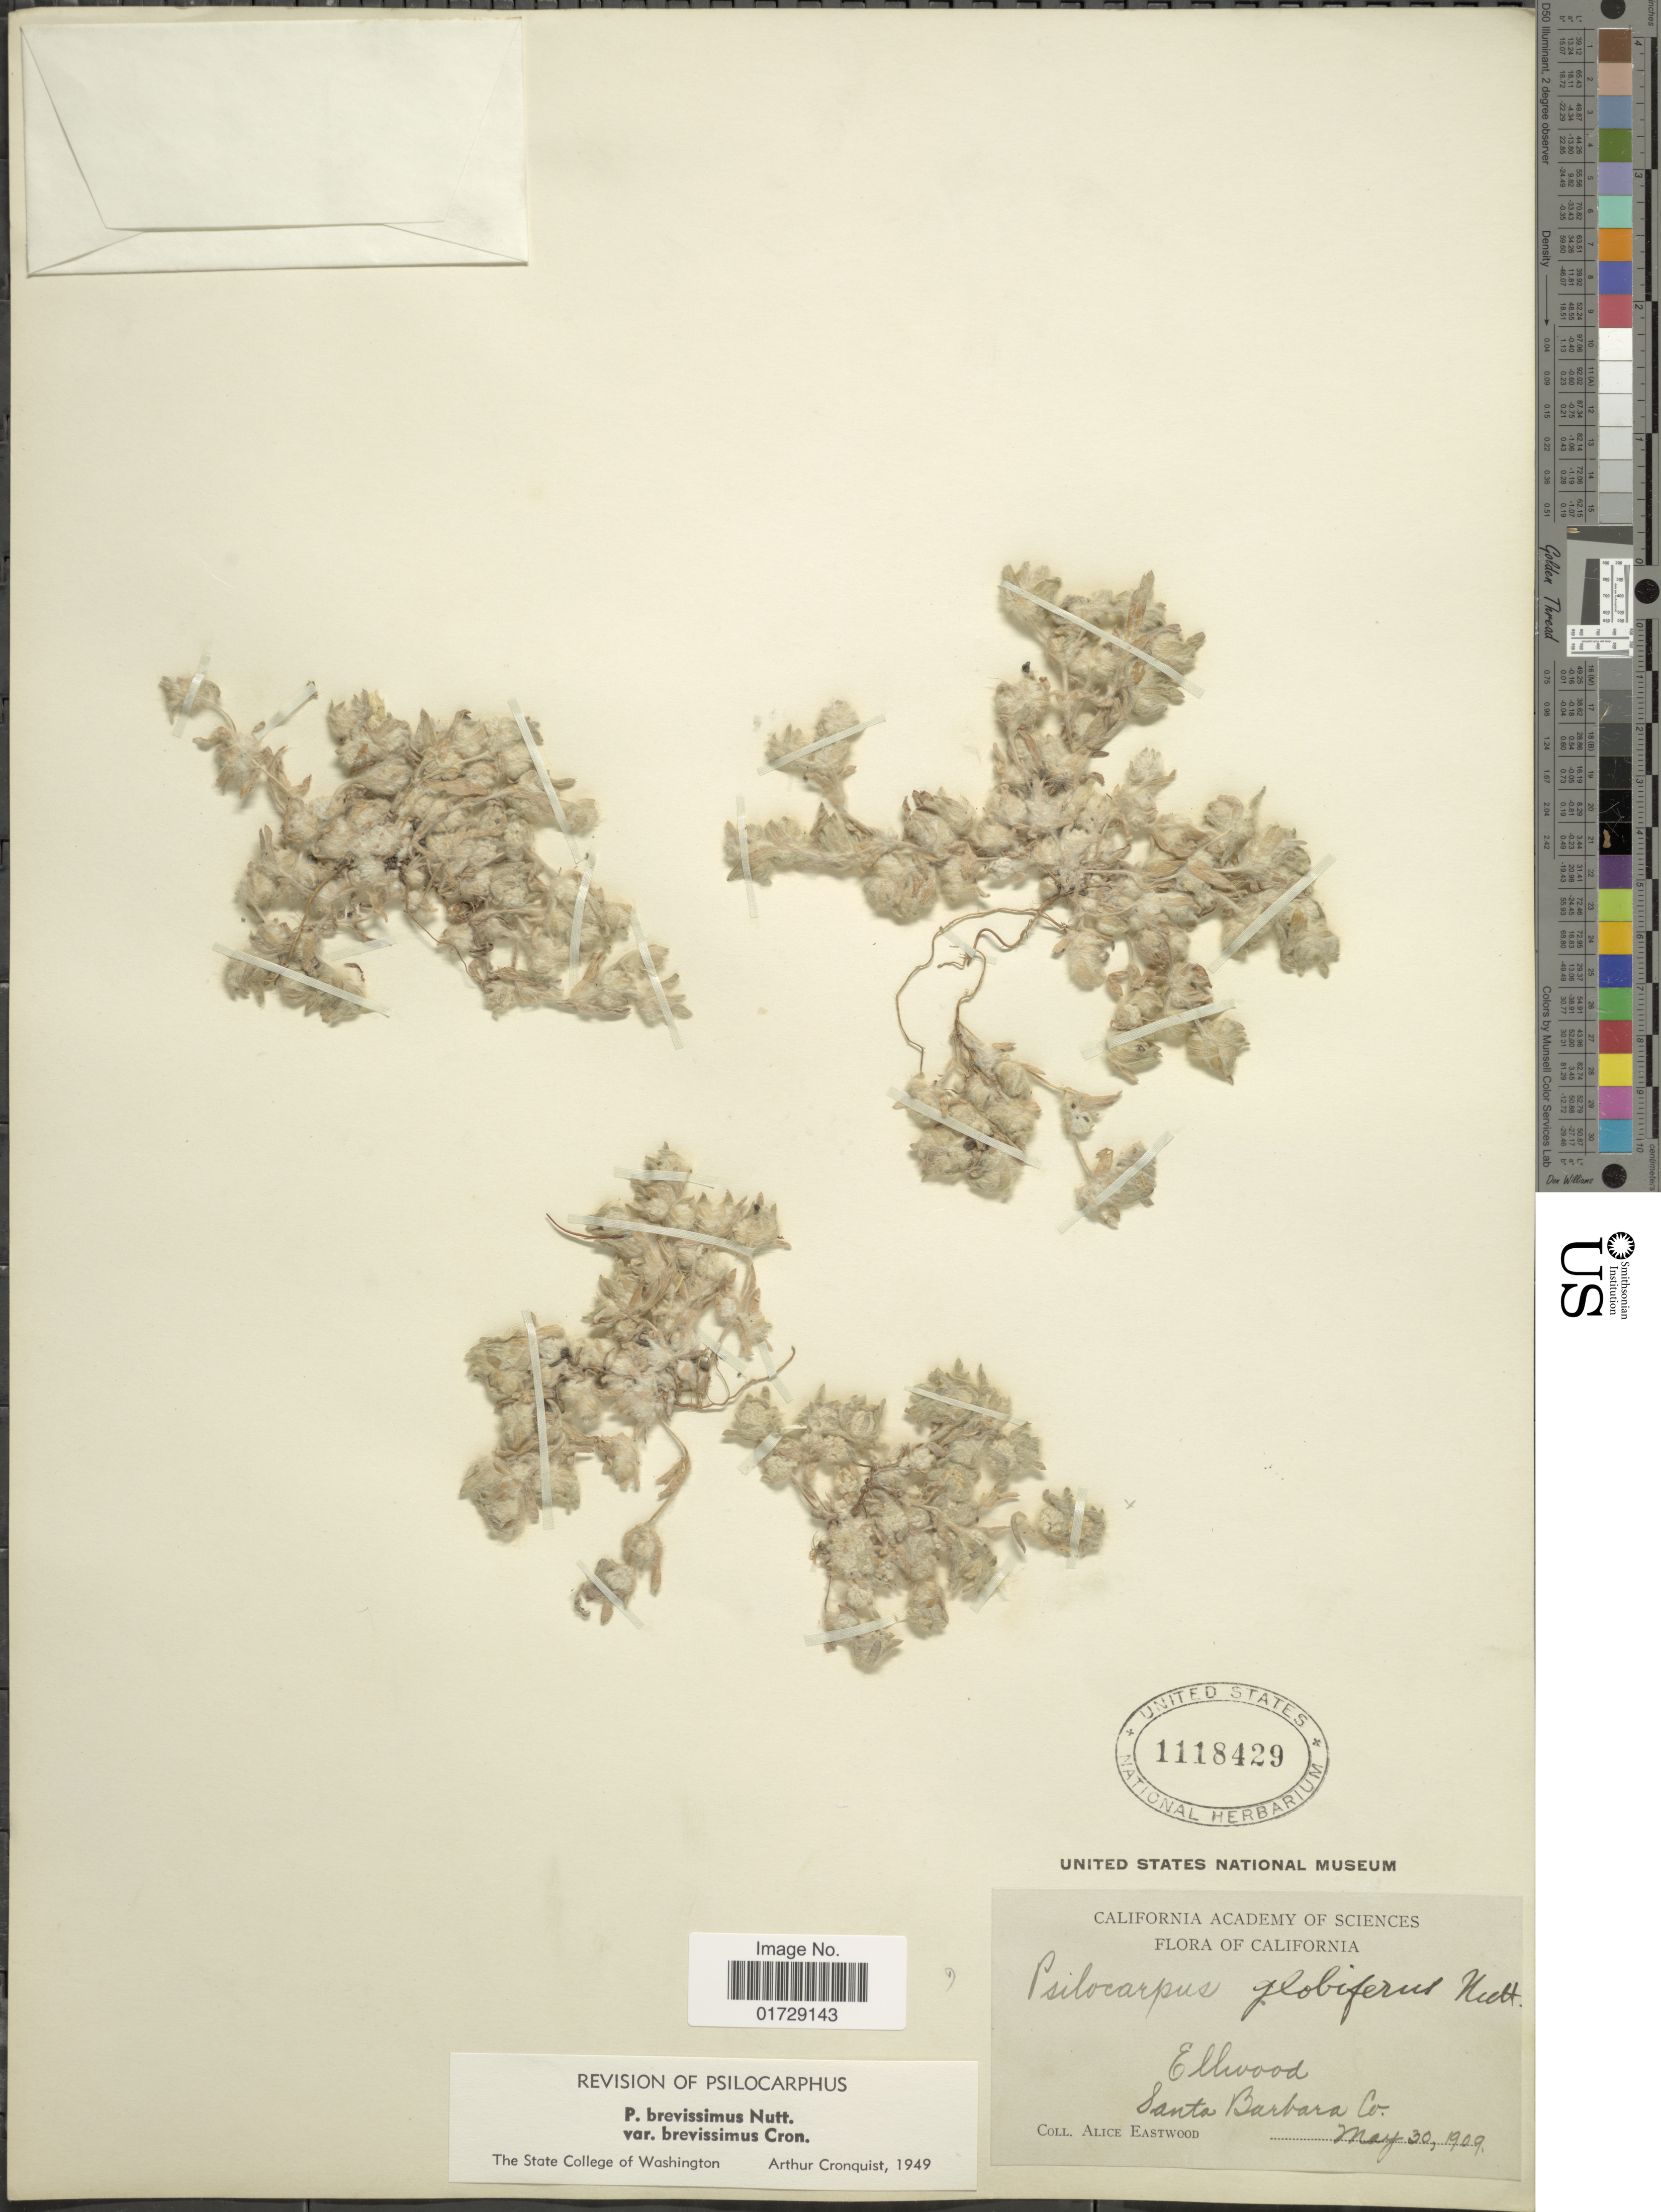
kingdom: Plantae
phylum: Tracheophyta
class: Magnoliopsida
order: Asterales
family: Asteraceae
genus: Psilocarphus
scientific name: Psilocarphus brevissimus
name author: Nutt.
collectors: A. Eastwood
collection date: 1909-05-30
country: United States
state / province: California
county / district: Santa Barbara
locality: Ellwood, Santa Barbara Co.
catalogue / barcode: US 1118429